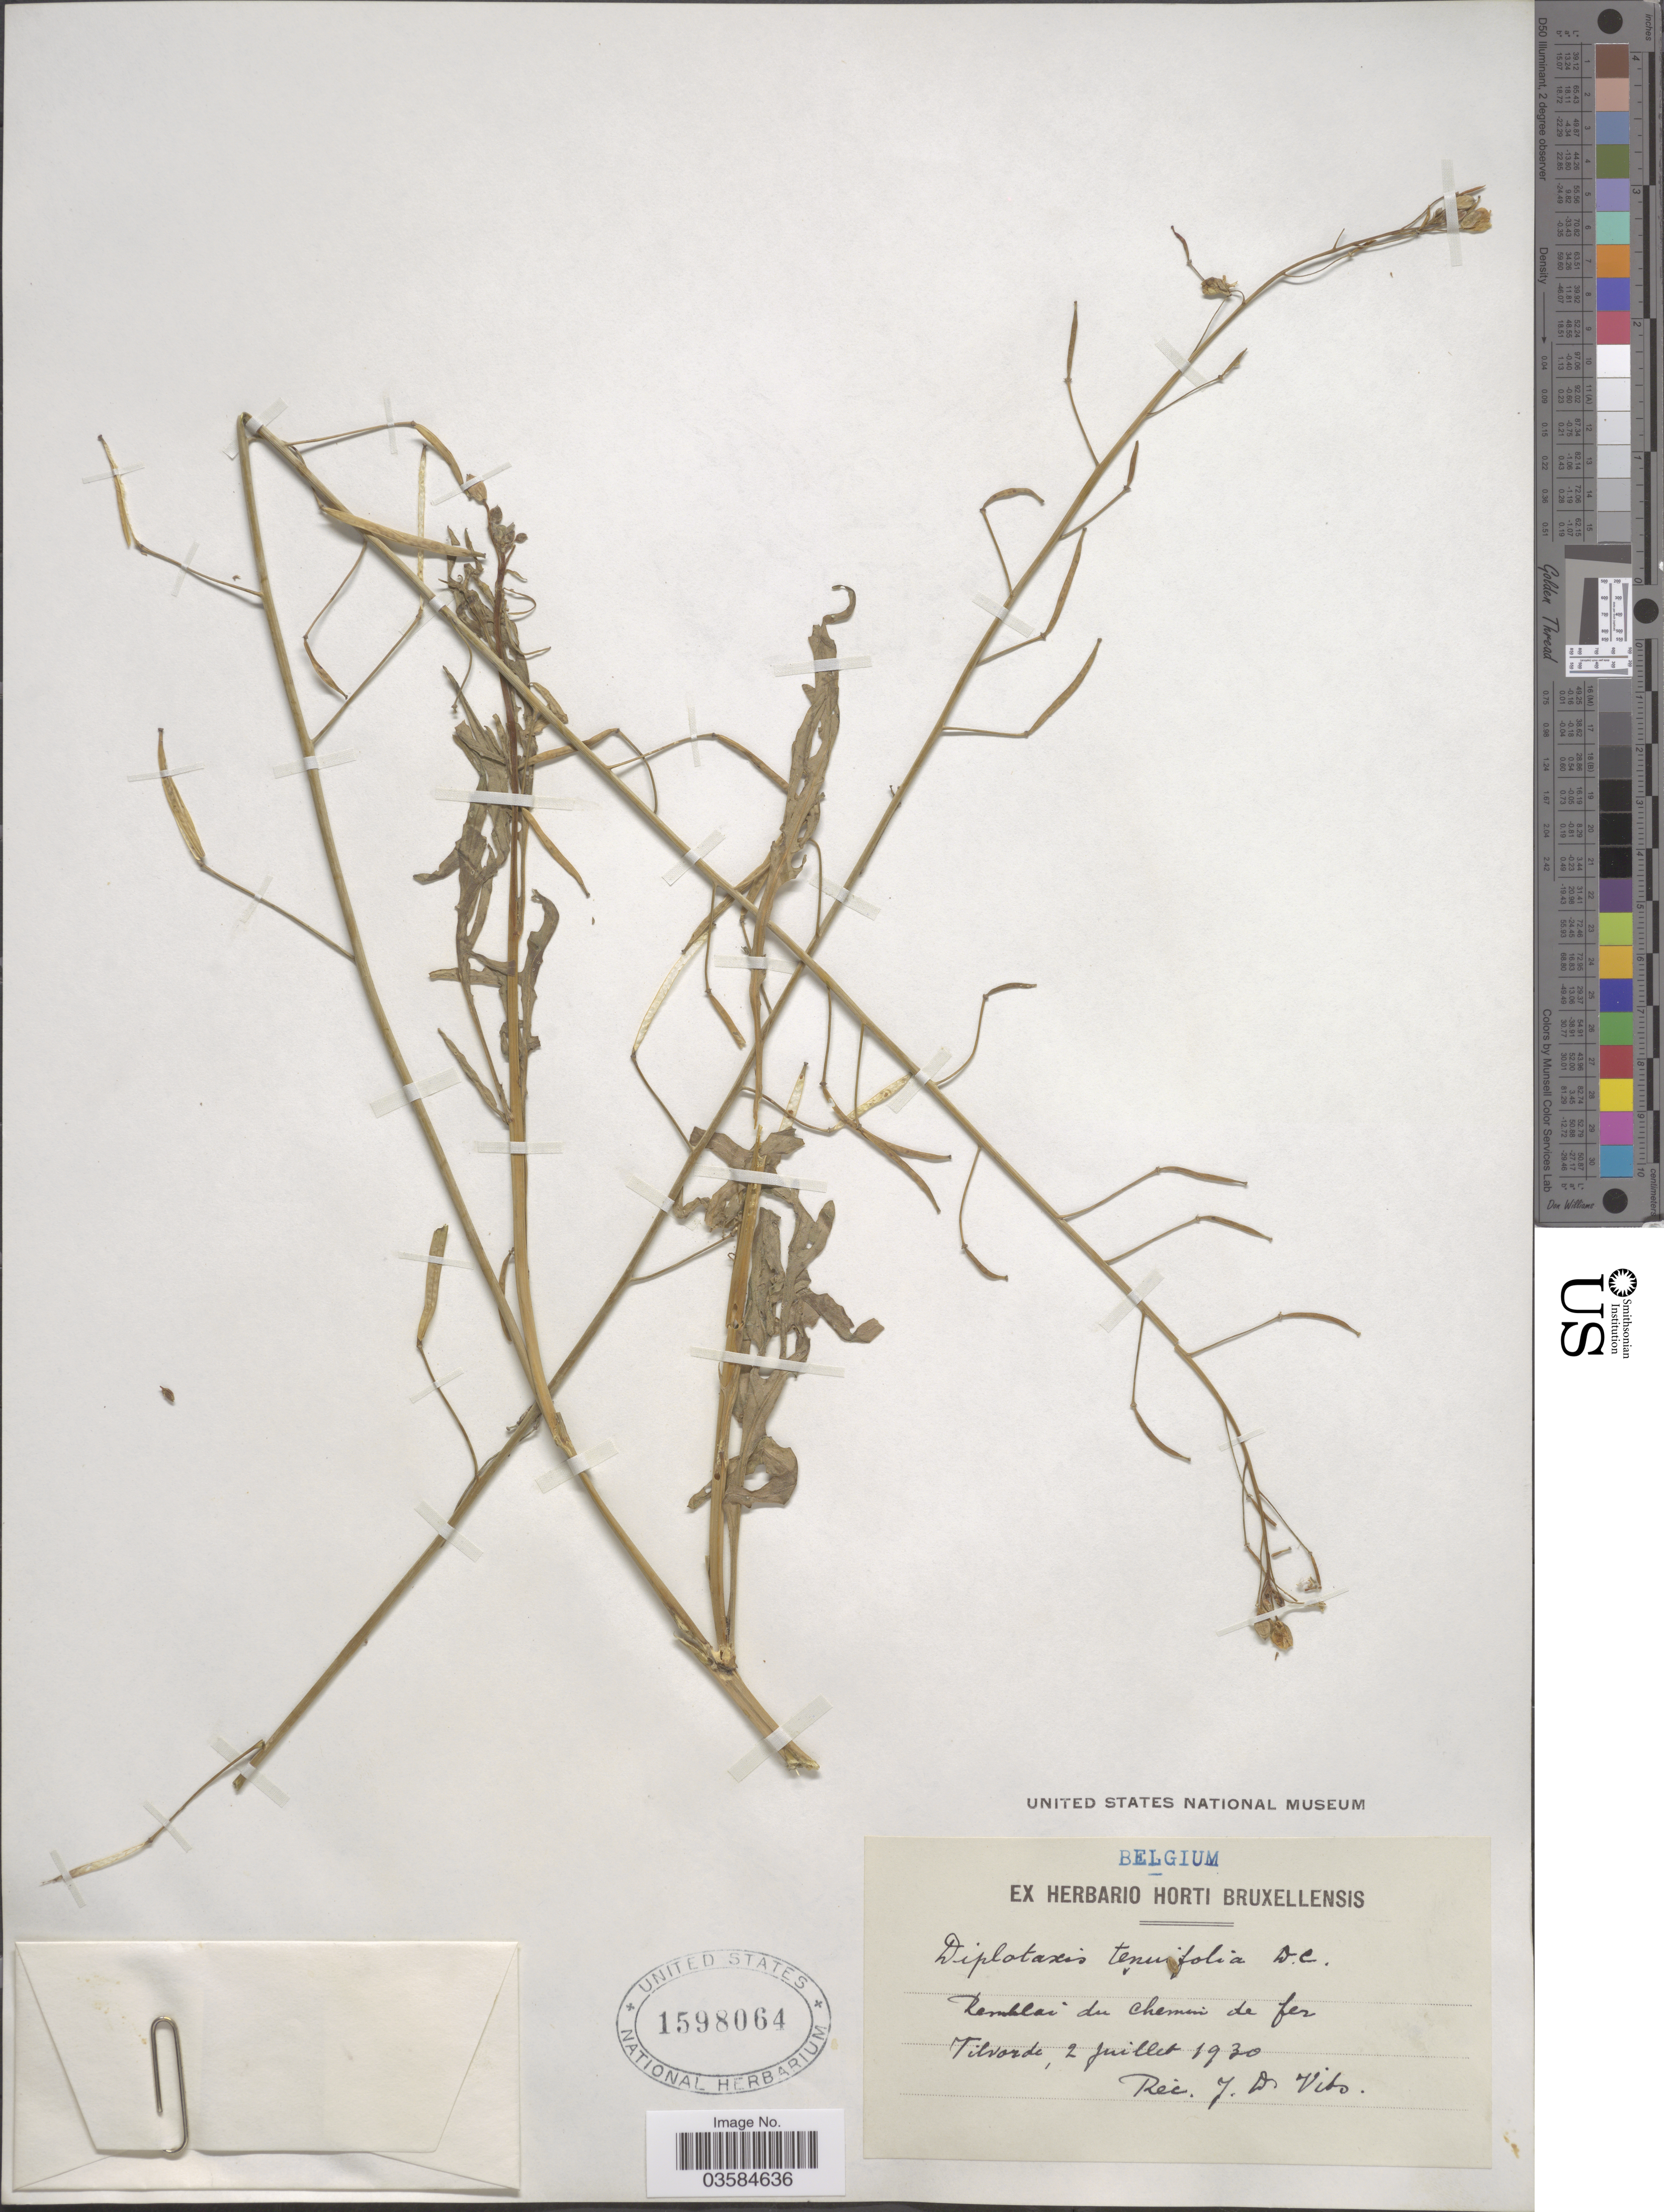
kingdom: Plantae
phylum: Tracheophyta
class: Magnoliopsida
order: Brassicales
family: Brassicaceae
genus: Diplotaxis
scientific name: Diplotaxis tenuifolia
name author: (L.) DC.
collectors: ex herb. Horti Bruxellensis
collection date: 1930-07-02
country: Belgium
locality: Remblai du Chemin de fer Tilvorde.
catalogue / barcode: US 1598064